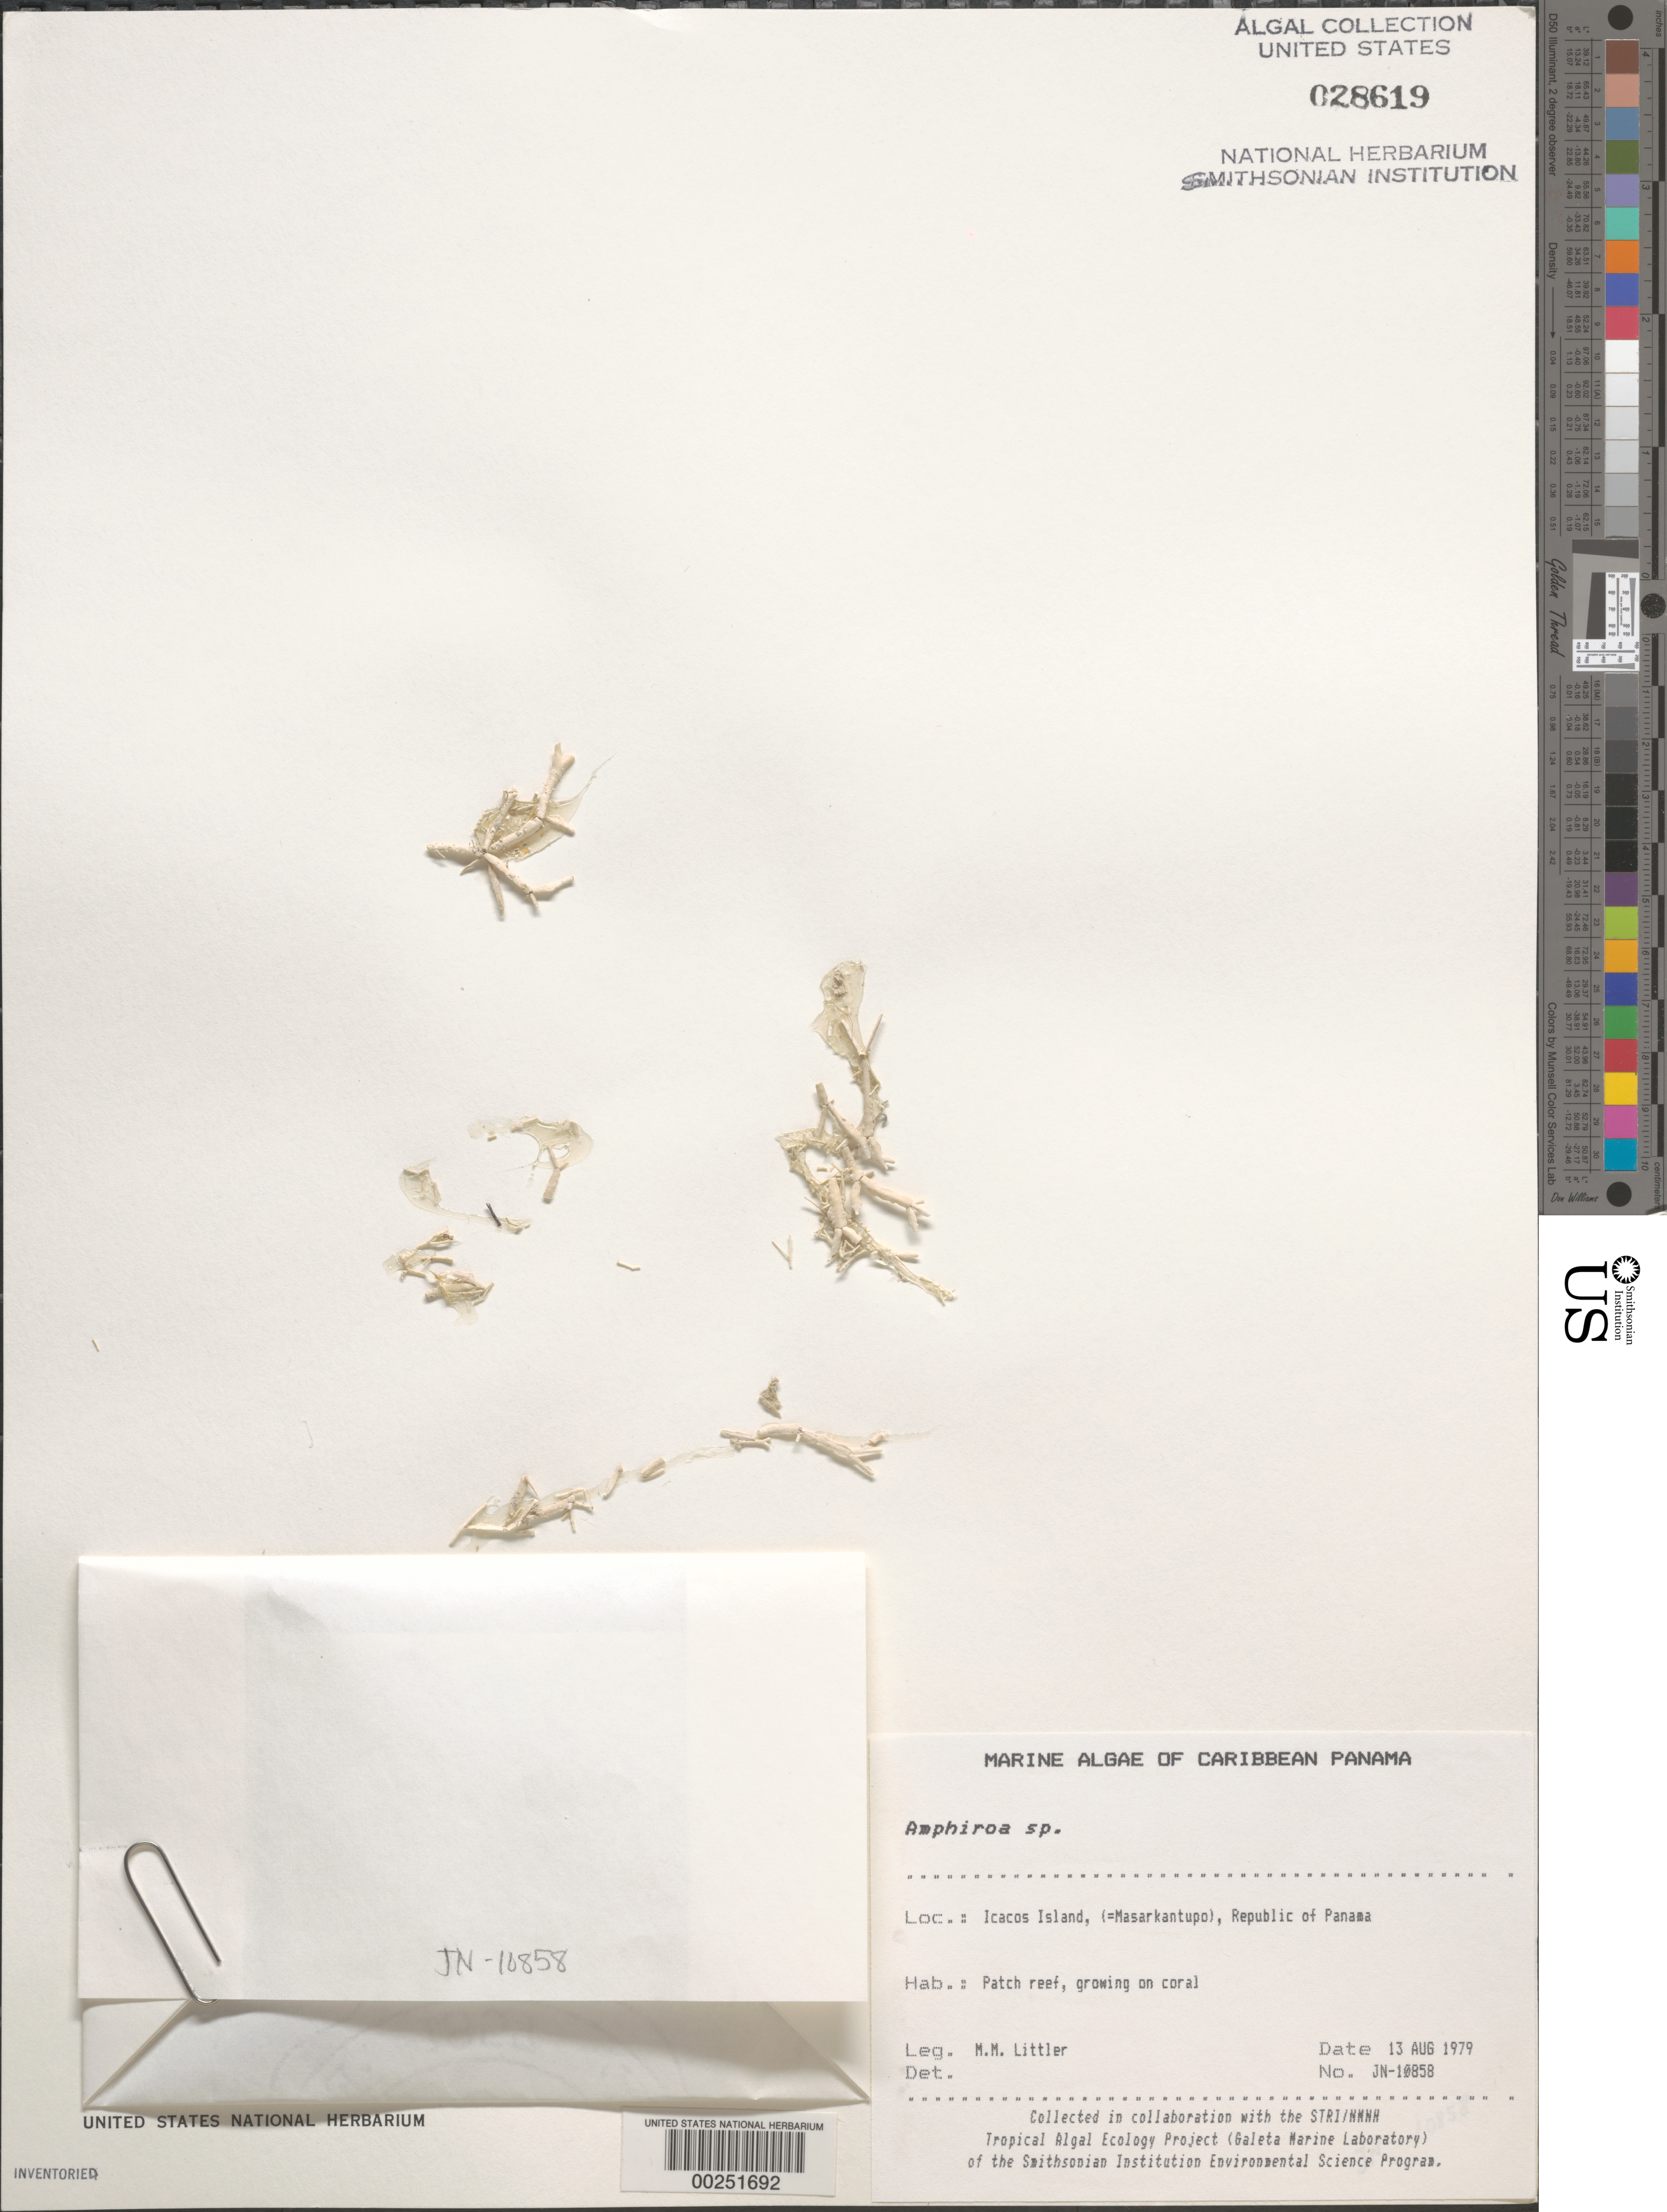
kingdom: Plantae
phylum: Rhodophyta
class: Florideophyceae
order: Corallinales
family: Lithophyllaceae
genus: Amphiroa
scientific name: Amphiroa sp.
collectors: M. M. Littler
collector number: JN-10858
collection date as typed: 13 Aug 1979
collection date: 1979-08-13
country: Panama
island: Icacos Cay (Masarkantupo)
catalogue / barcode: US 28619